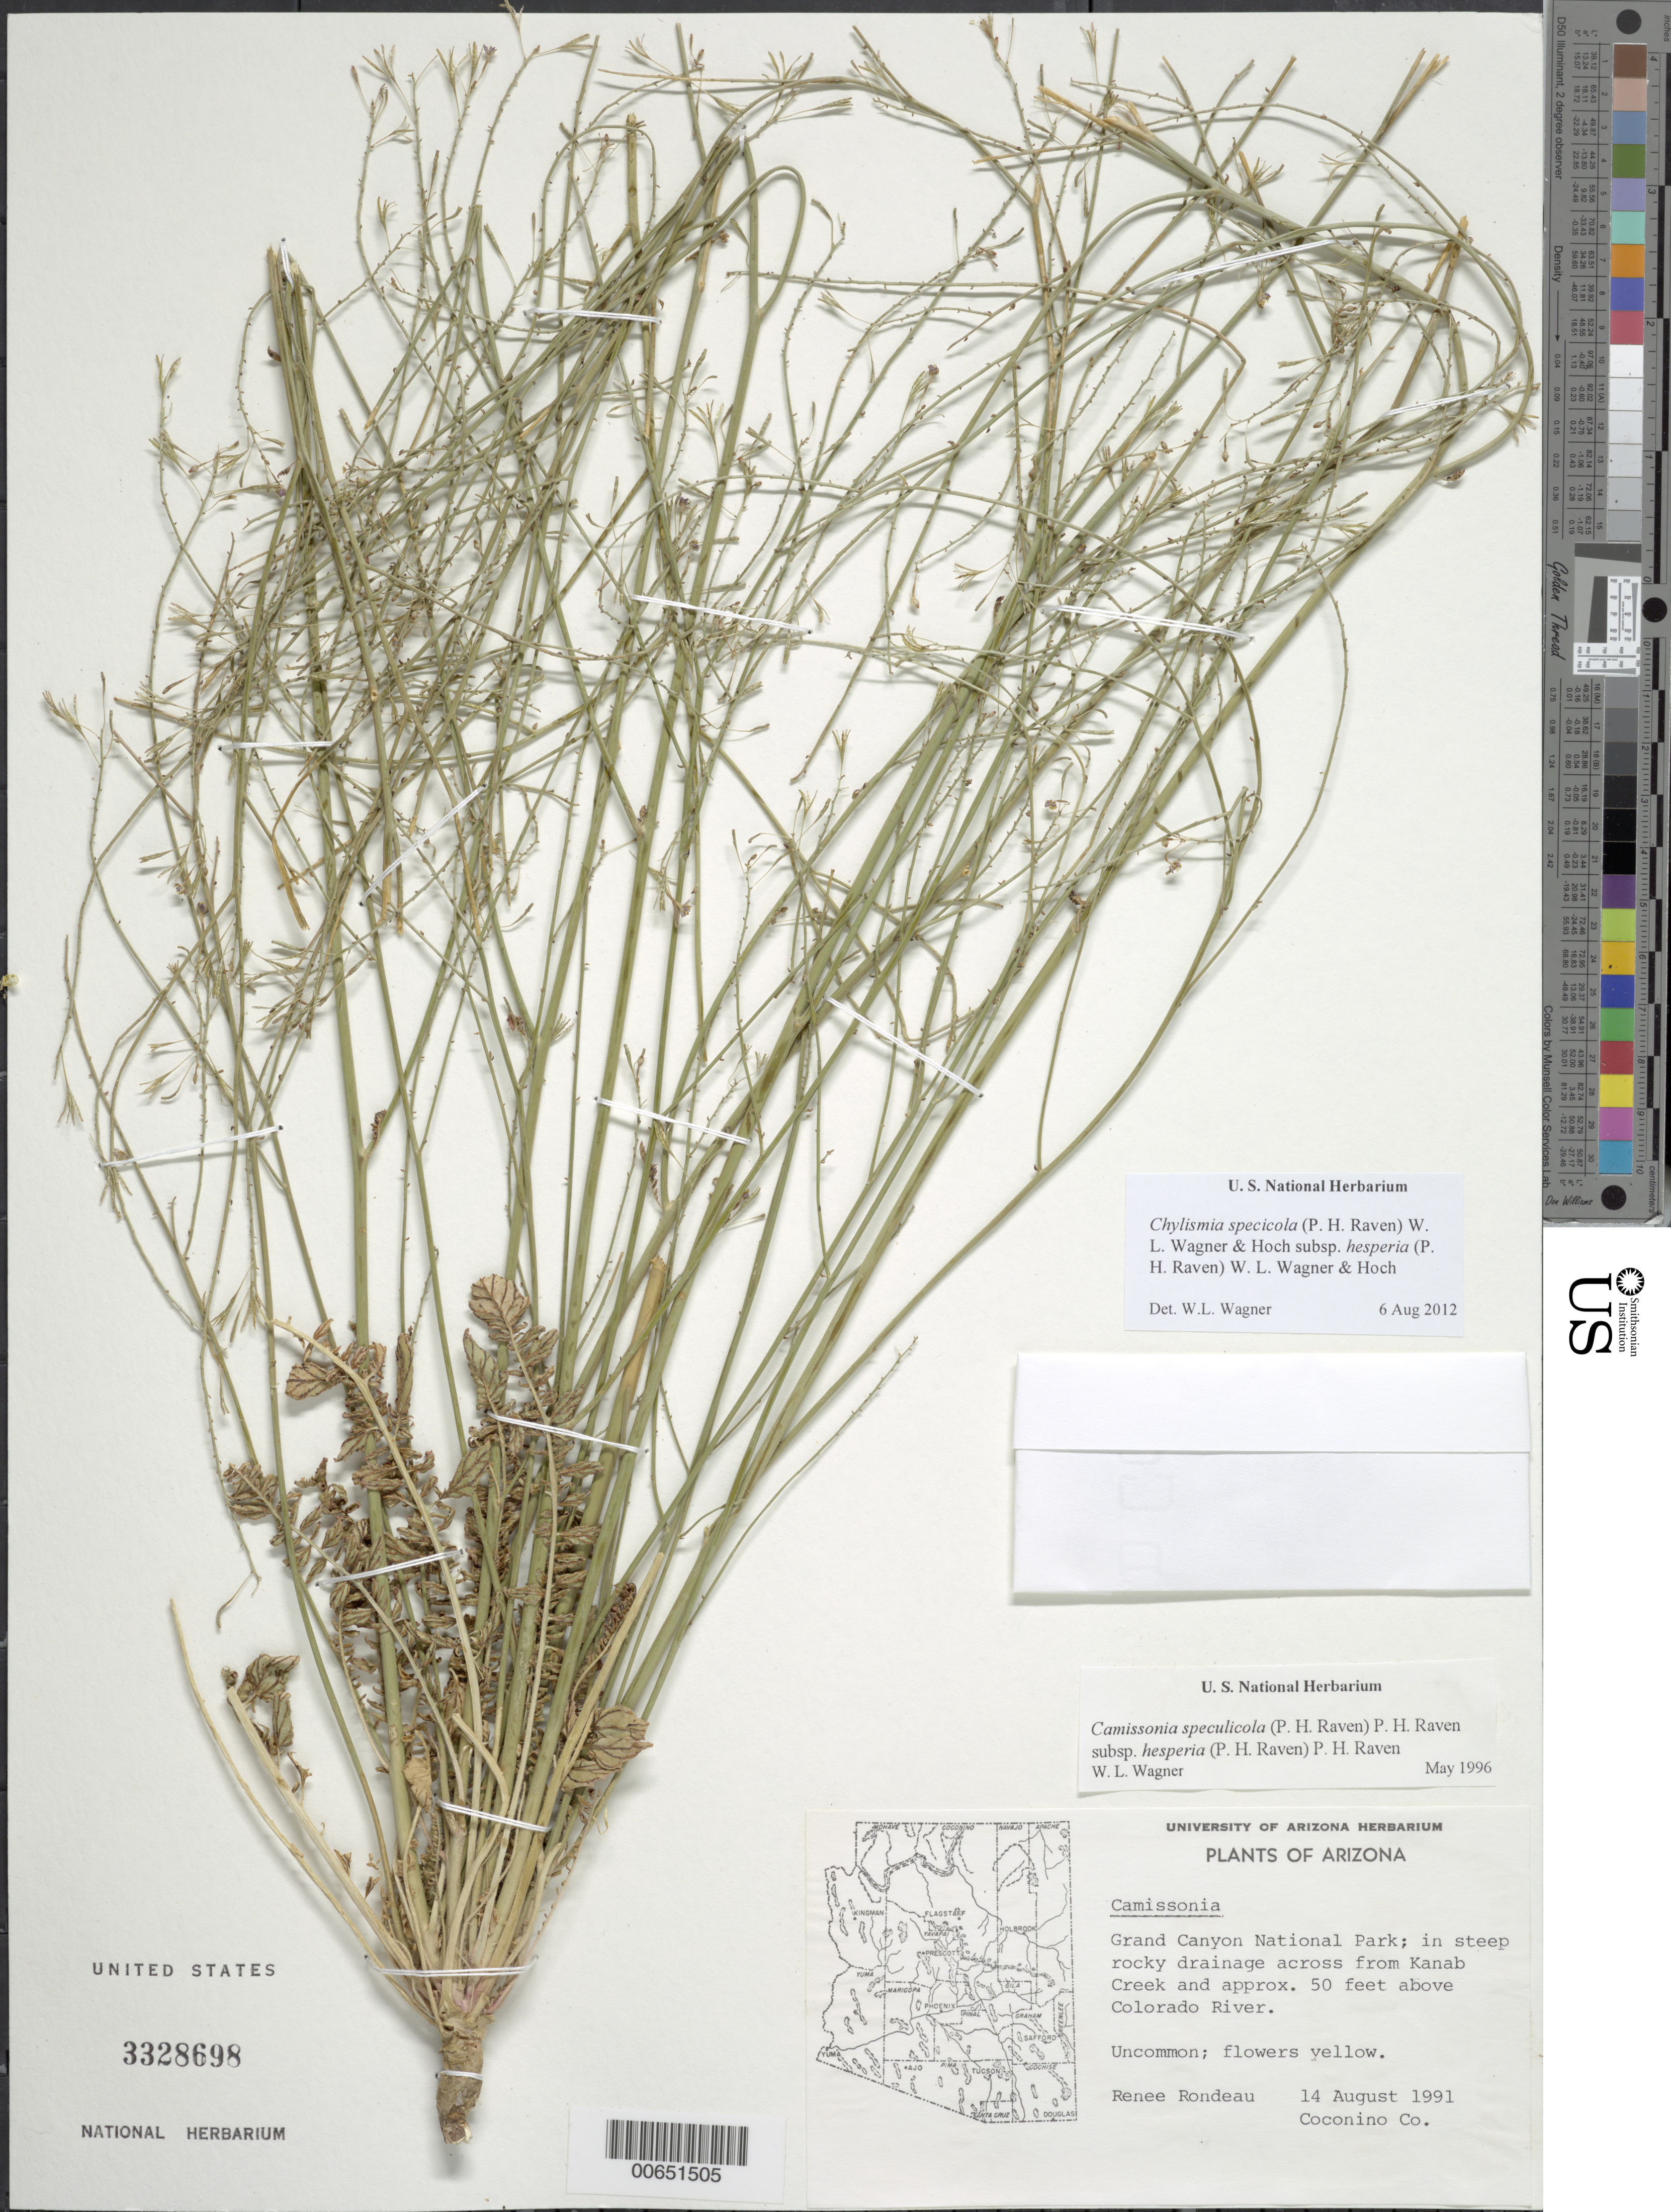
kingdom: Plantae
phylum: Tracheophyta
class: Magnoliopsida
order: Myrtales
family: Onagraceae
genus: Chylismia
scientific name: Chylismia specicola subsp. hesperia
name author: (P.H. Raven) W.L. Wagner & Hoch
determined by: Wagner, W. L., (BOT), Smithsonian Institution - National Museum of Natural History (UNITED STATES)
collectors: R. Rondeau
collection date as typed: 14 Aug 1991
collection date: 1991-08-14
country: United States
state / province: Arizona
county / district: Coconino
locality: Grand canyon national park, from kanab creek to colorado river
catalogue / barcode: US 3328698